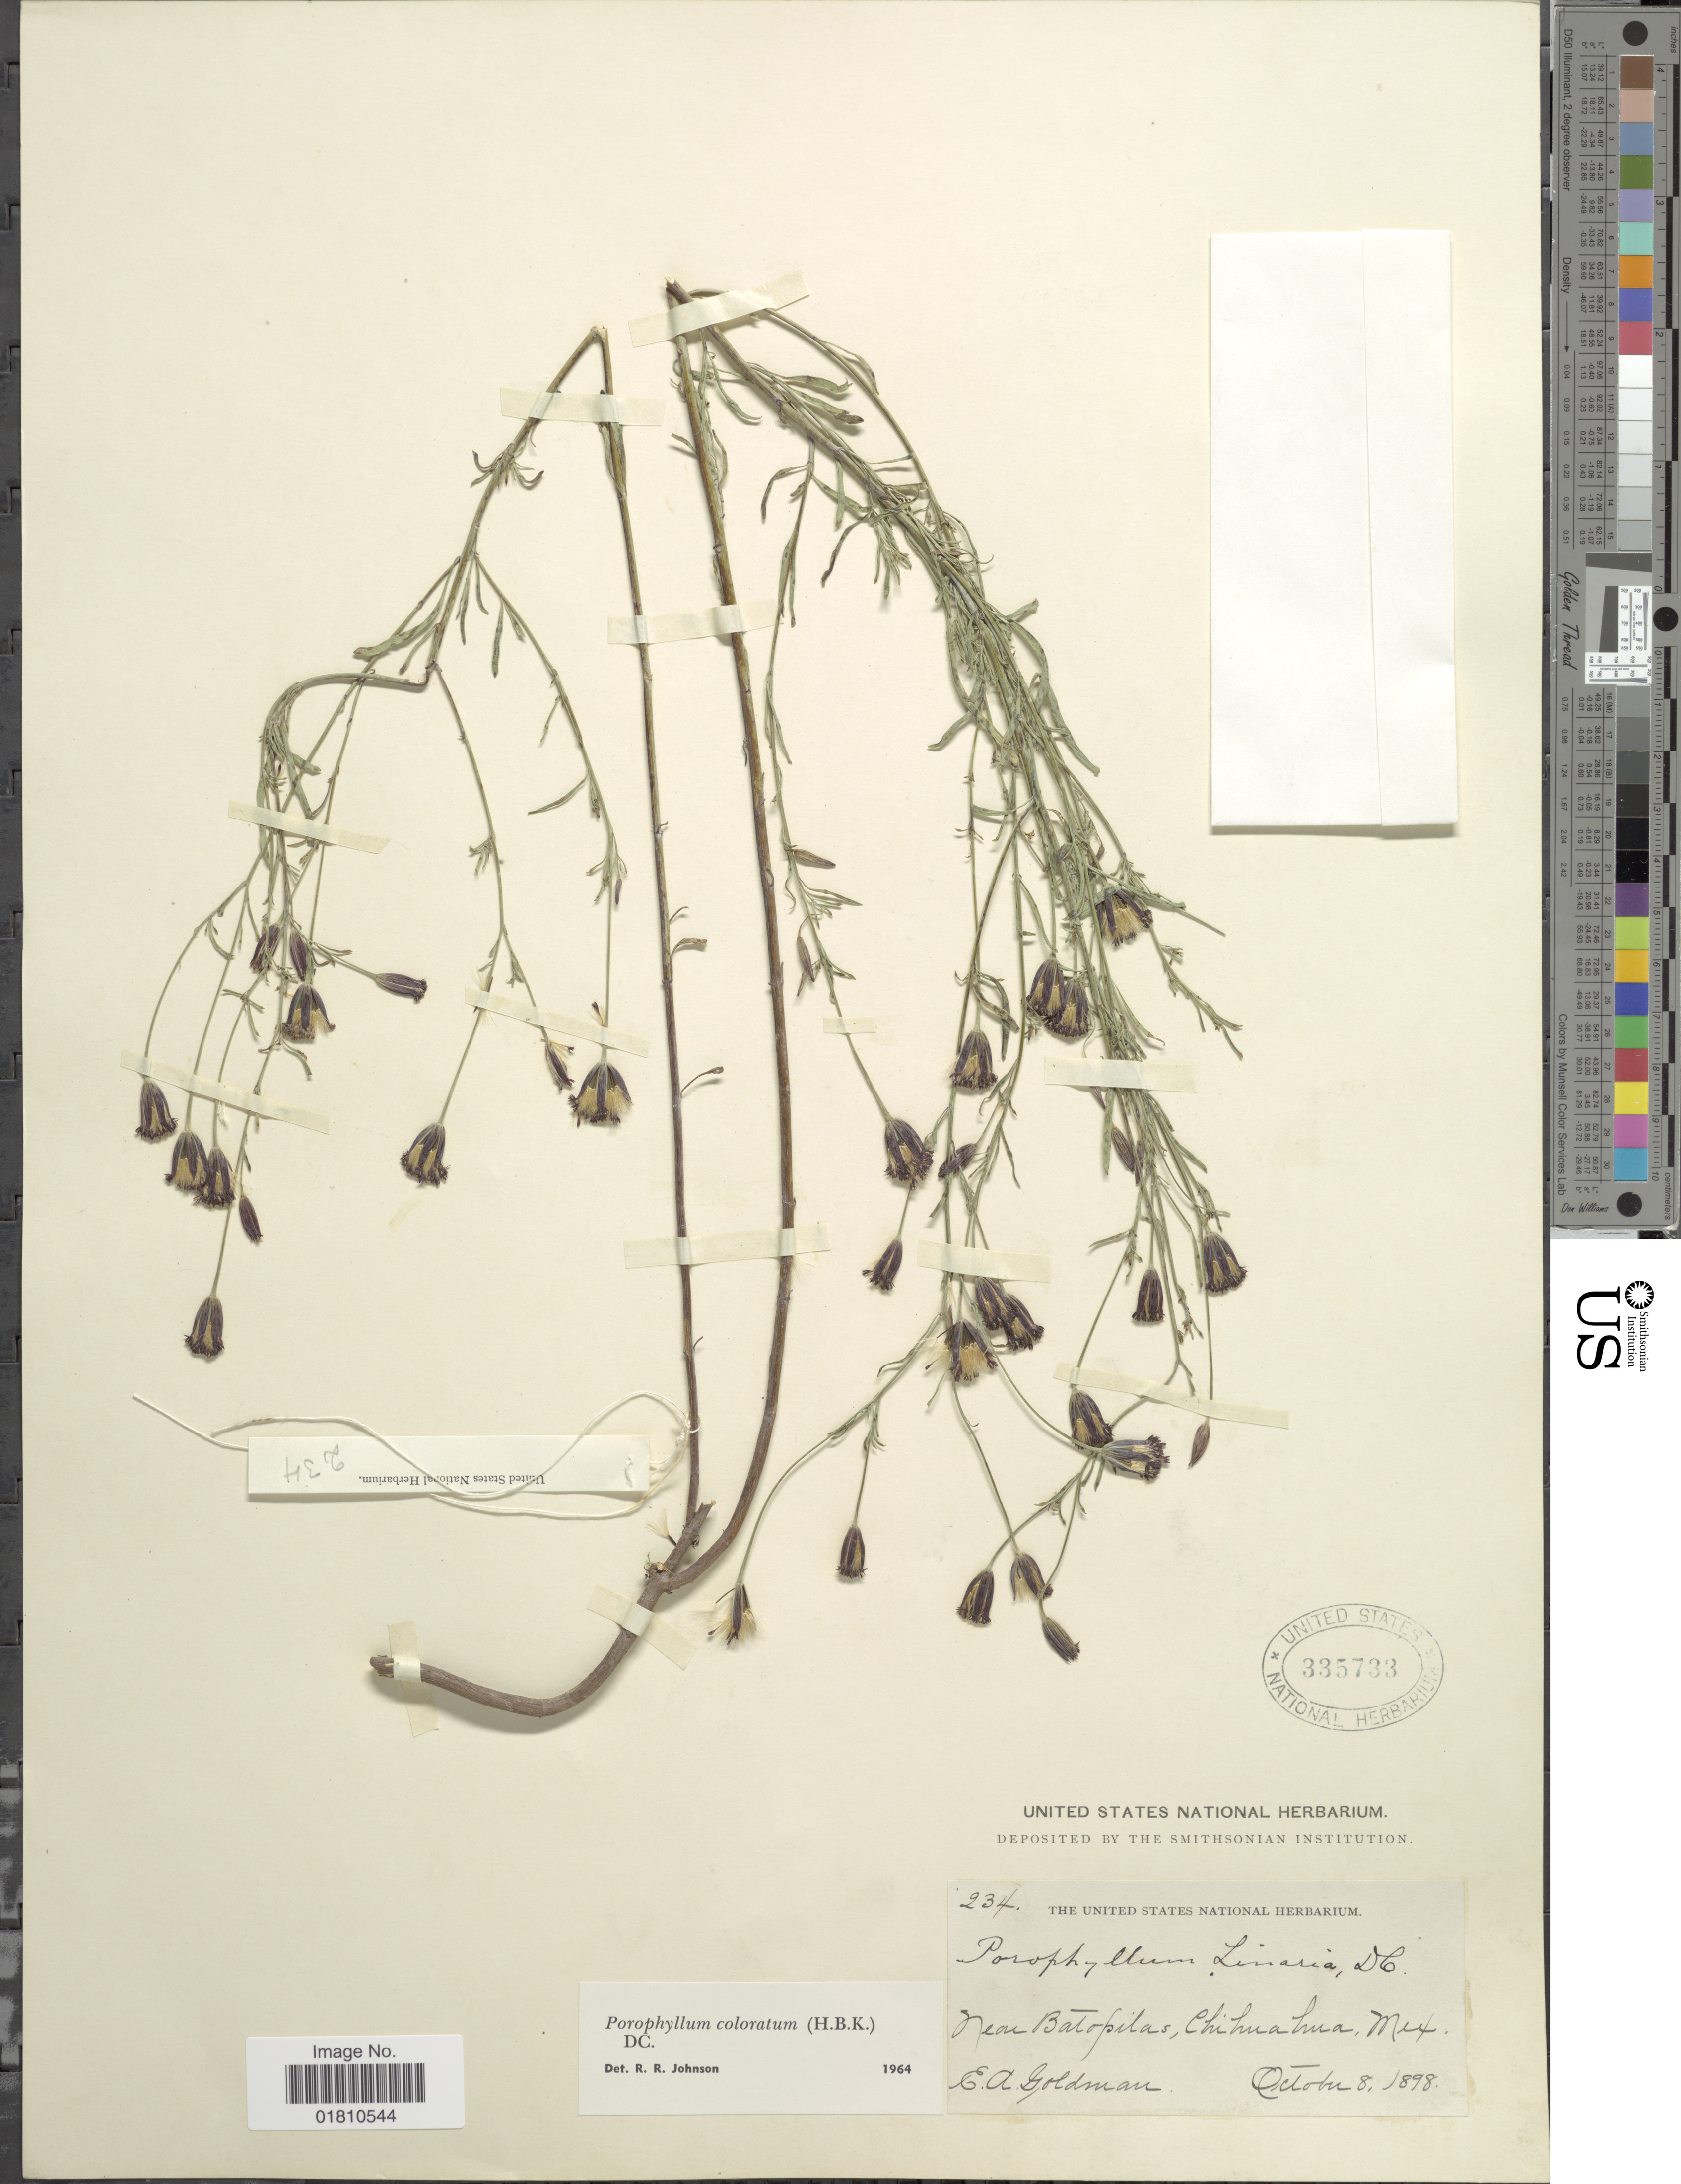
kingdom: Plantae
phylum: Tracheophyta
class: Magnoliopsida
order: Asterales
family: Asteraceae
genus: Porophyllum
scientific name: Porophyllum coloratum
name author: (Kunth) DC.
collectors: E. A. Goldman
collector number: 234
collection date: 1898-10-08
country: Mexico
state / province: Chihuahua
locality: Near Batopilas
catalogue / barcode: US 335733